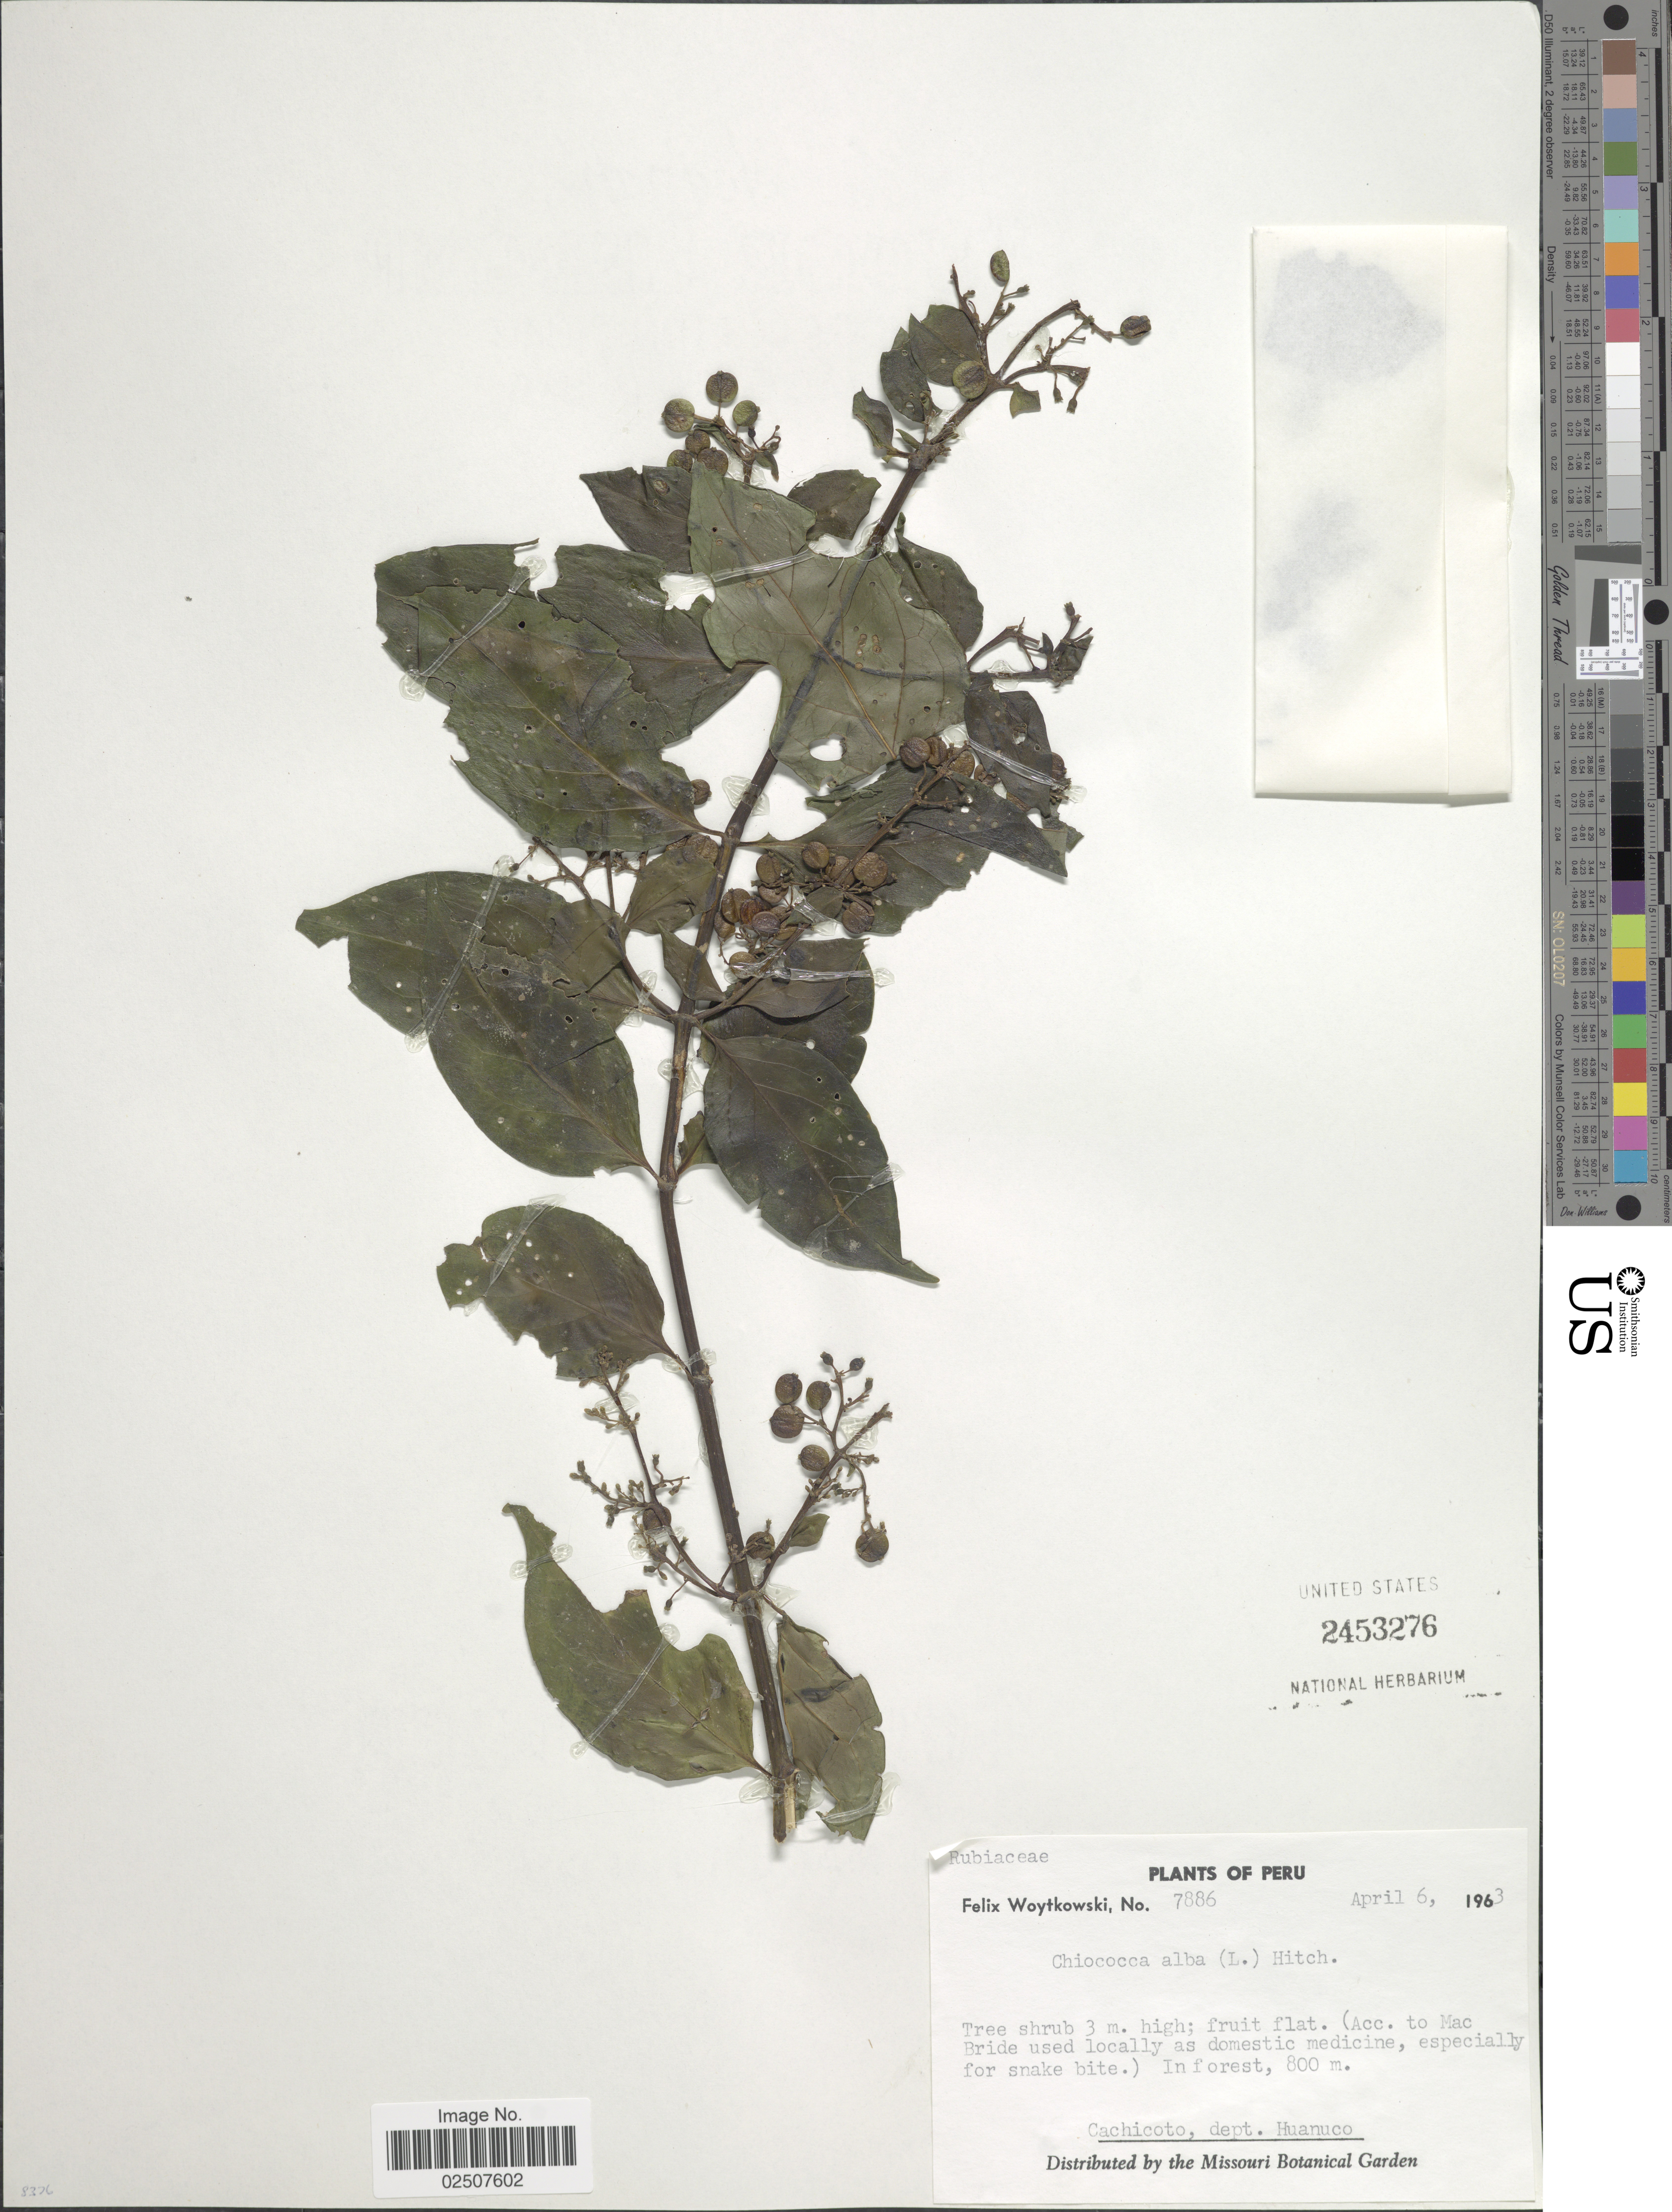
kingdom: Plantae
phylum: Tracheophyta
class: Magnoliopsida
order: Gentianales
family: Rubiaceae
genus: Chiococca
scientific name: Chiococca alba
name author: (L.) Hitchc.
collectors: F. Woytkowski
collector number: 7886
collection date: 1963-04-06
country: Peru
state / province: Huánuco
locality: In forest, Cachicoto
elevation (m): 800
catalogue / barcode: US 2453276